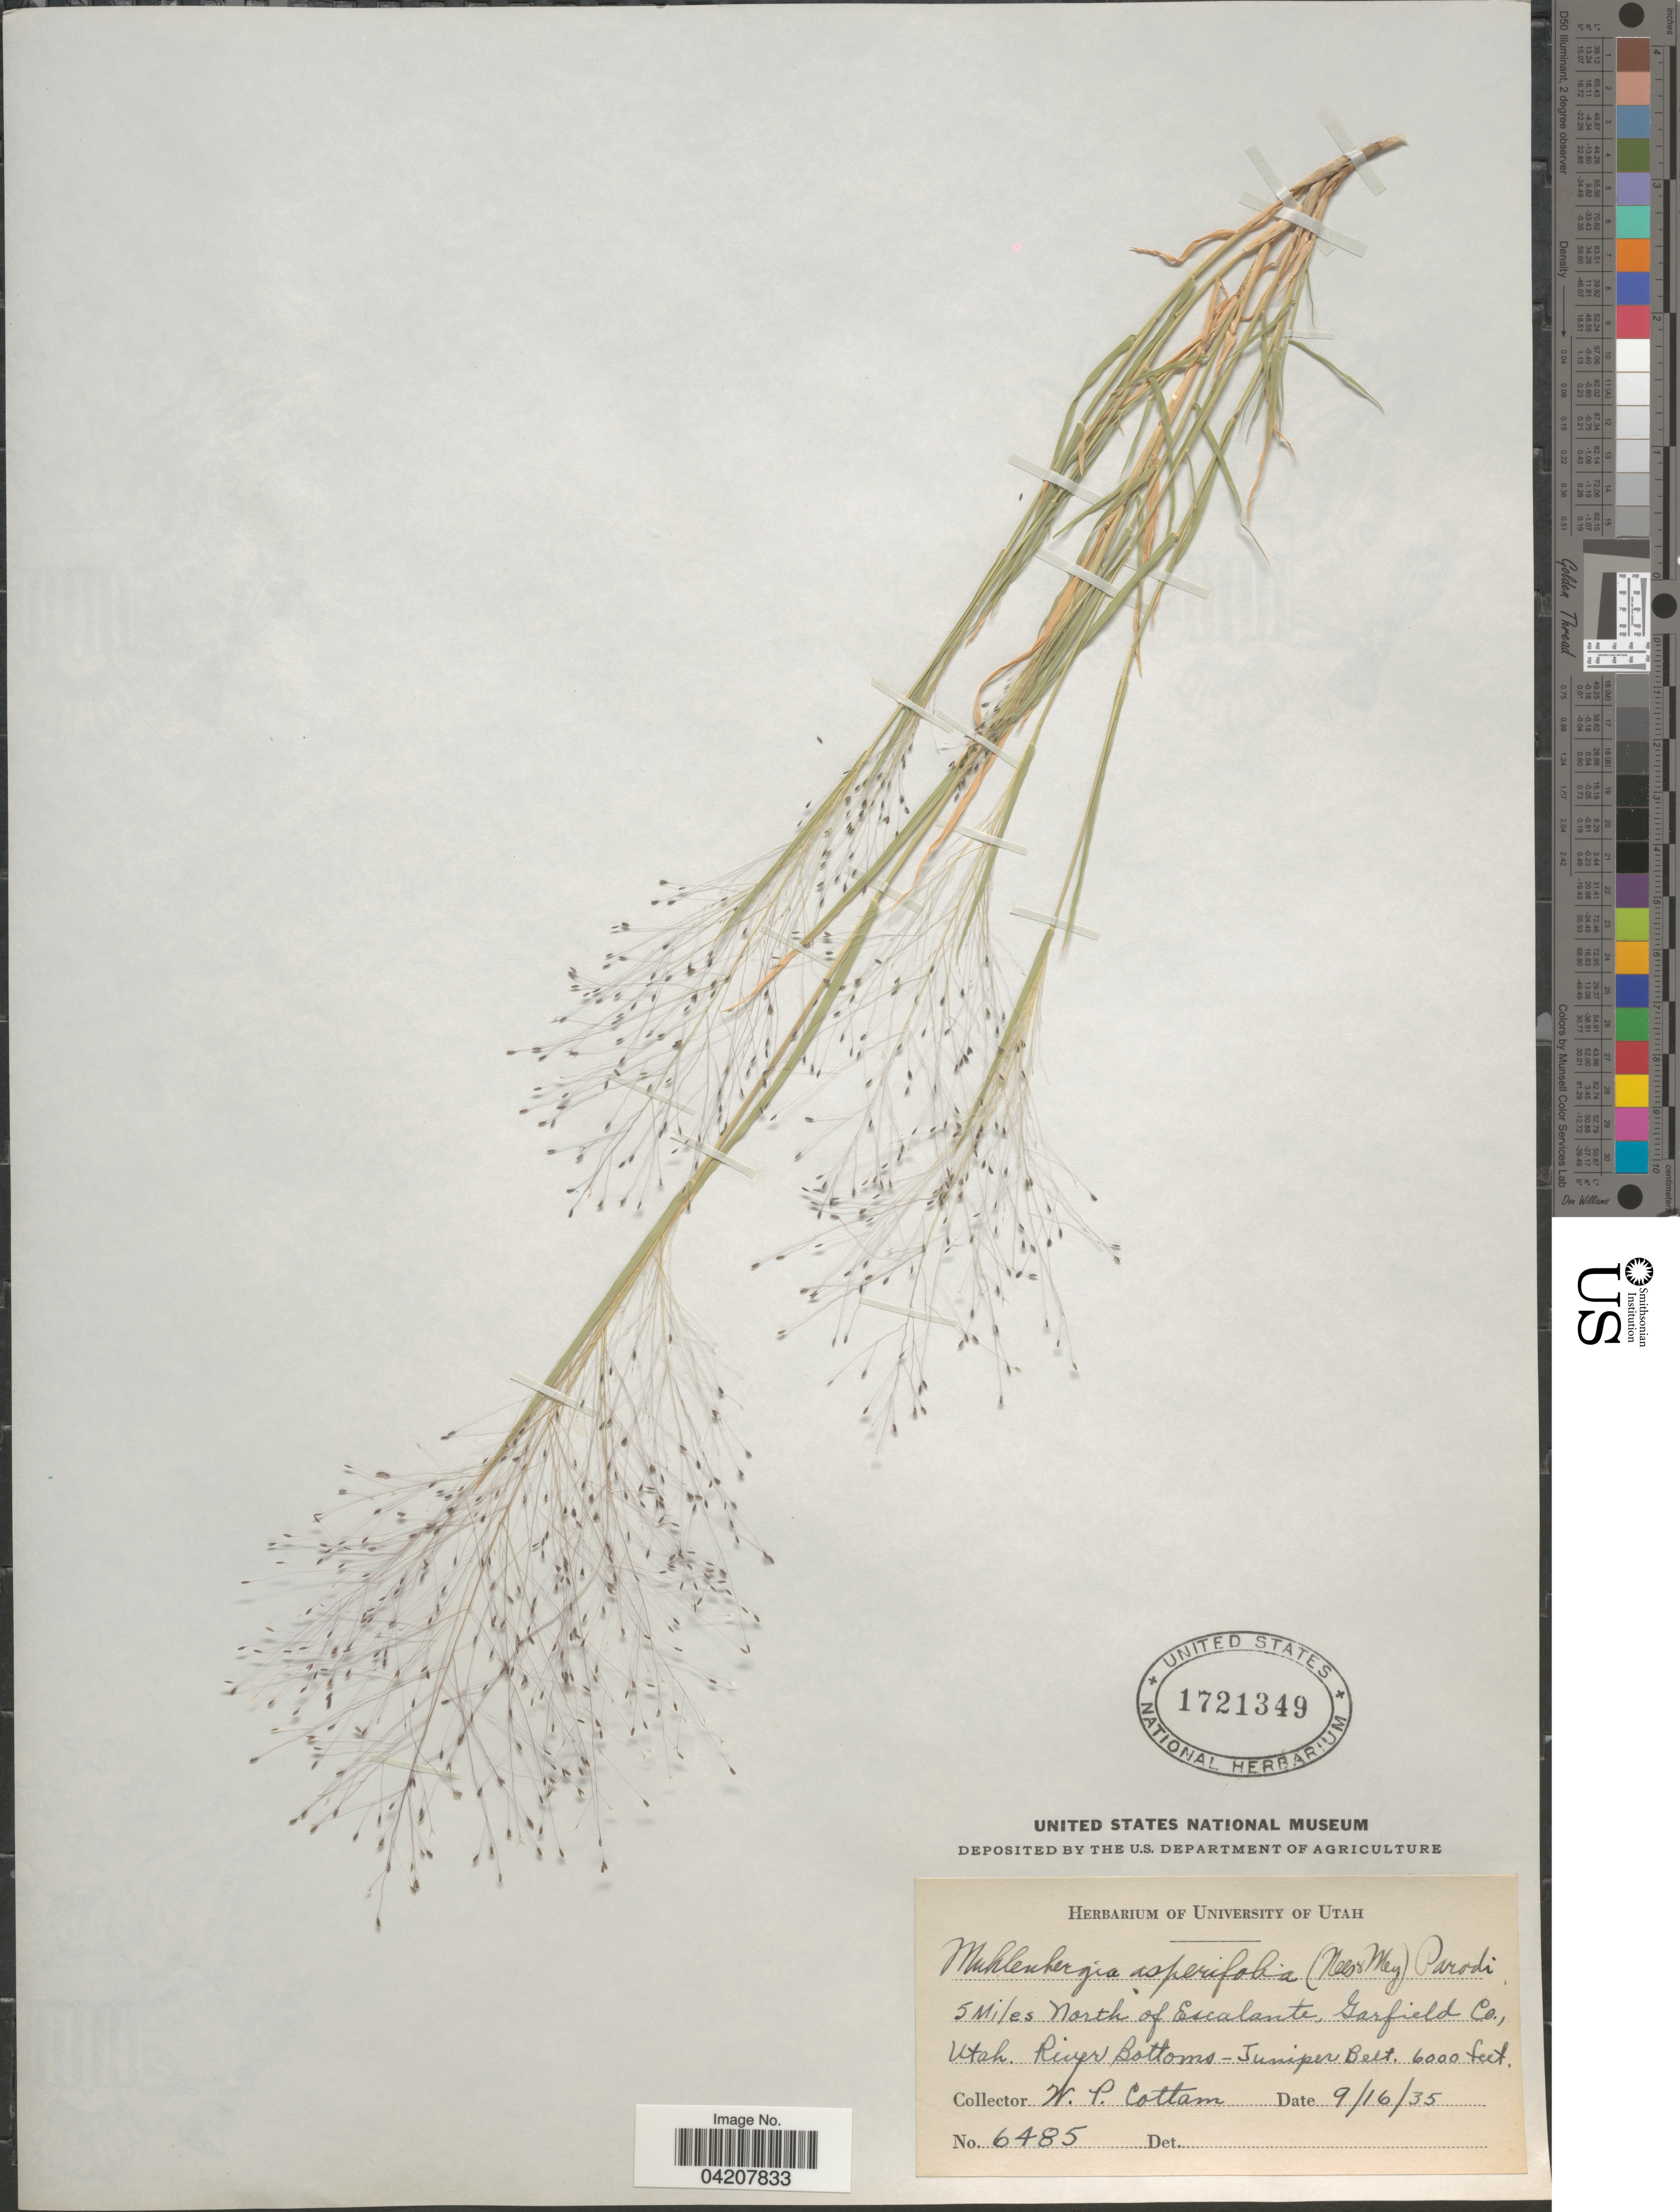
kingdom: Plantae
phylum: Tracheophyta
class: Liliopsida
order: Poales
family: Poaceae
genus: Muhlenbergia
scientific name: Muhlenbergia asperifolia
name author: (Nees & Meyen ex Trin.) Parodi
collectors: W. Cottam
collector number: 6485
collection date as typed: Transcribed d/m/y: 16/9/35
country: United States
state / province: Utah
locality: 5 Miles North of Escalante, Garfield Co. River Bottoms - Juniper Belt.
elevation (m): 1829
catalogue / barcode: US 1721349